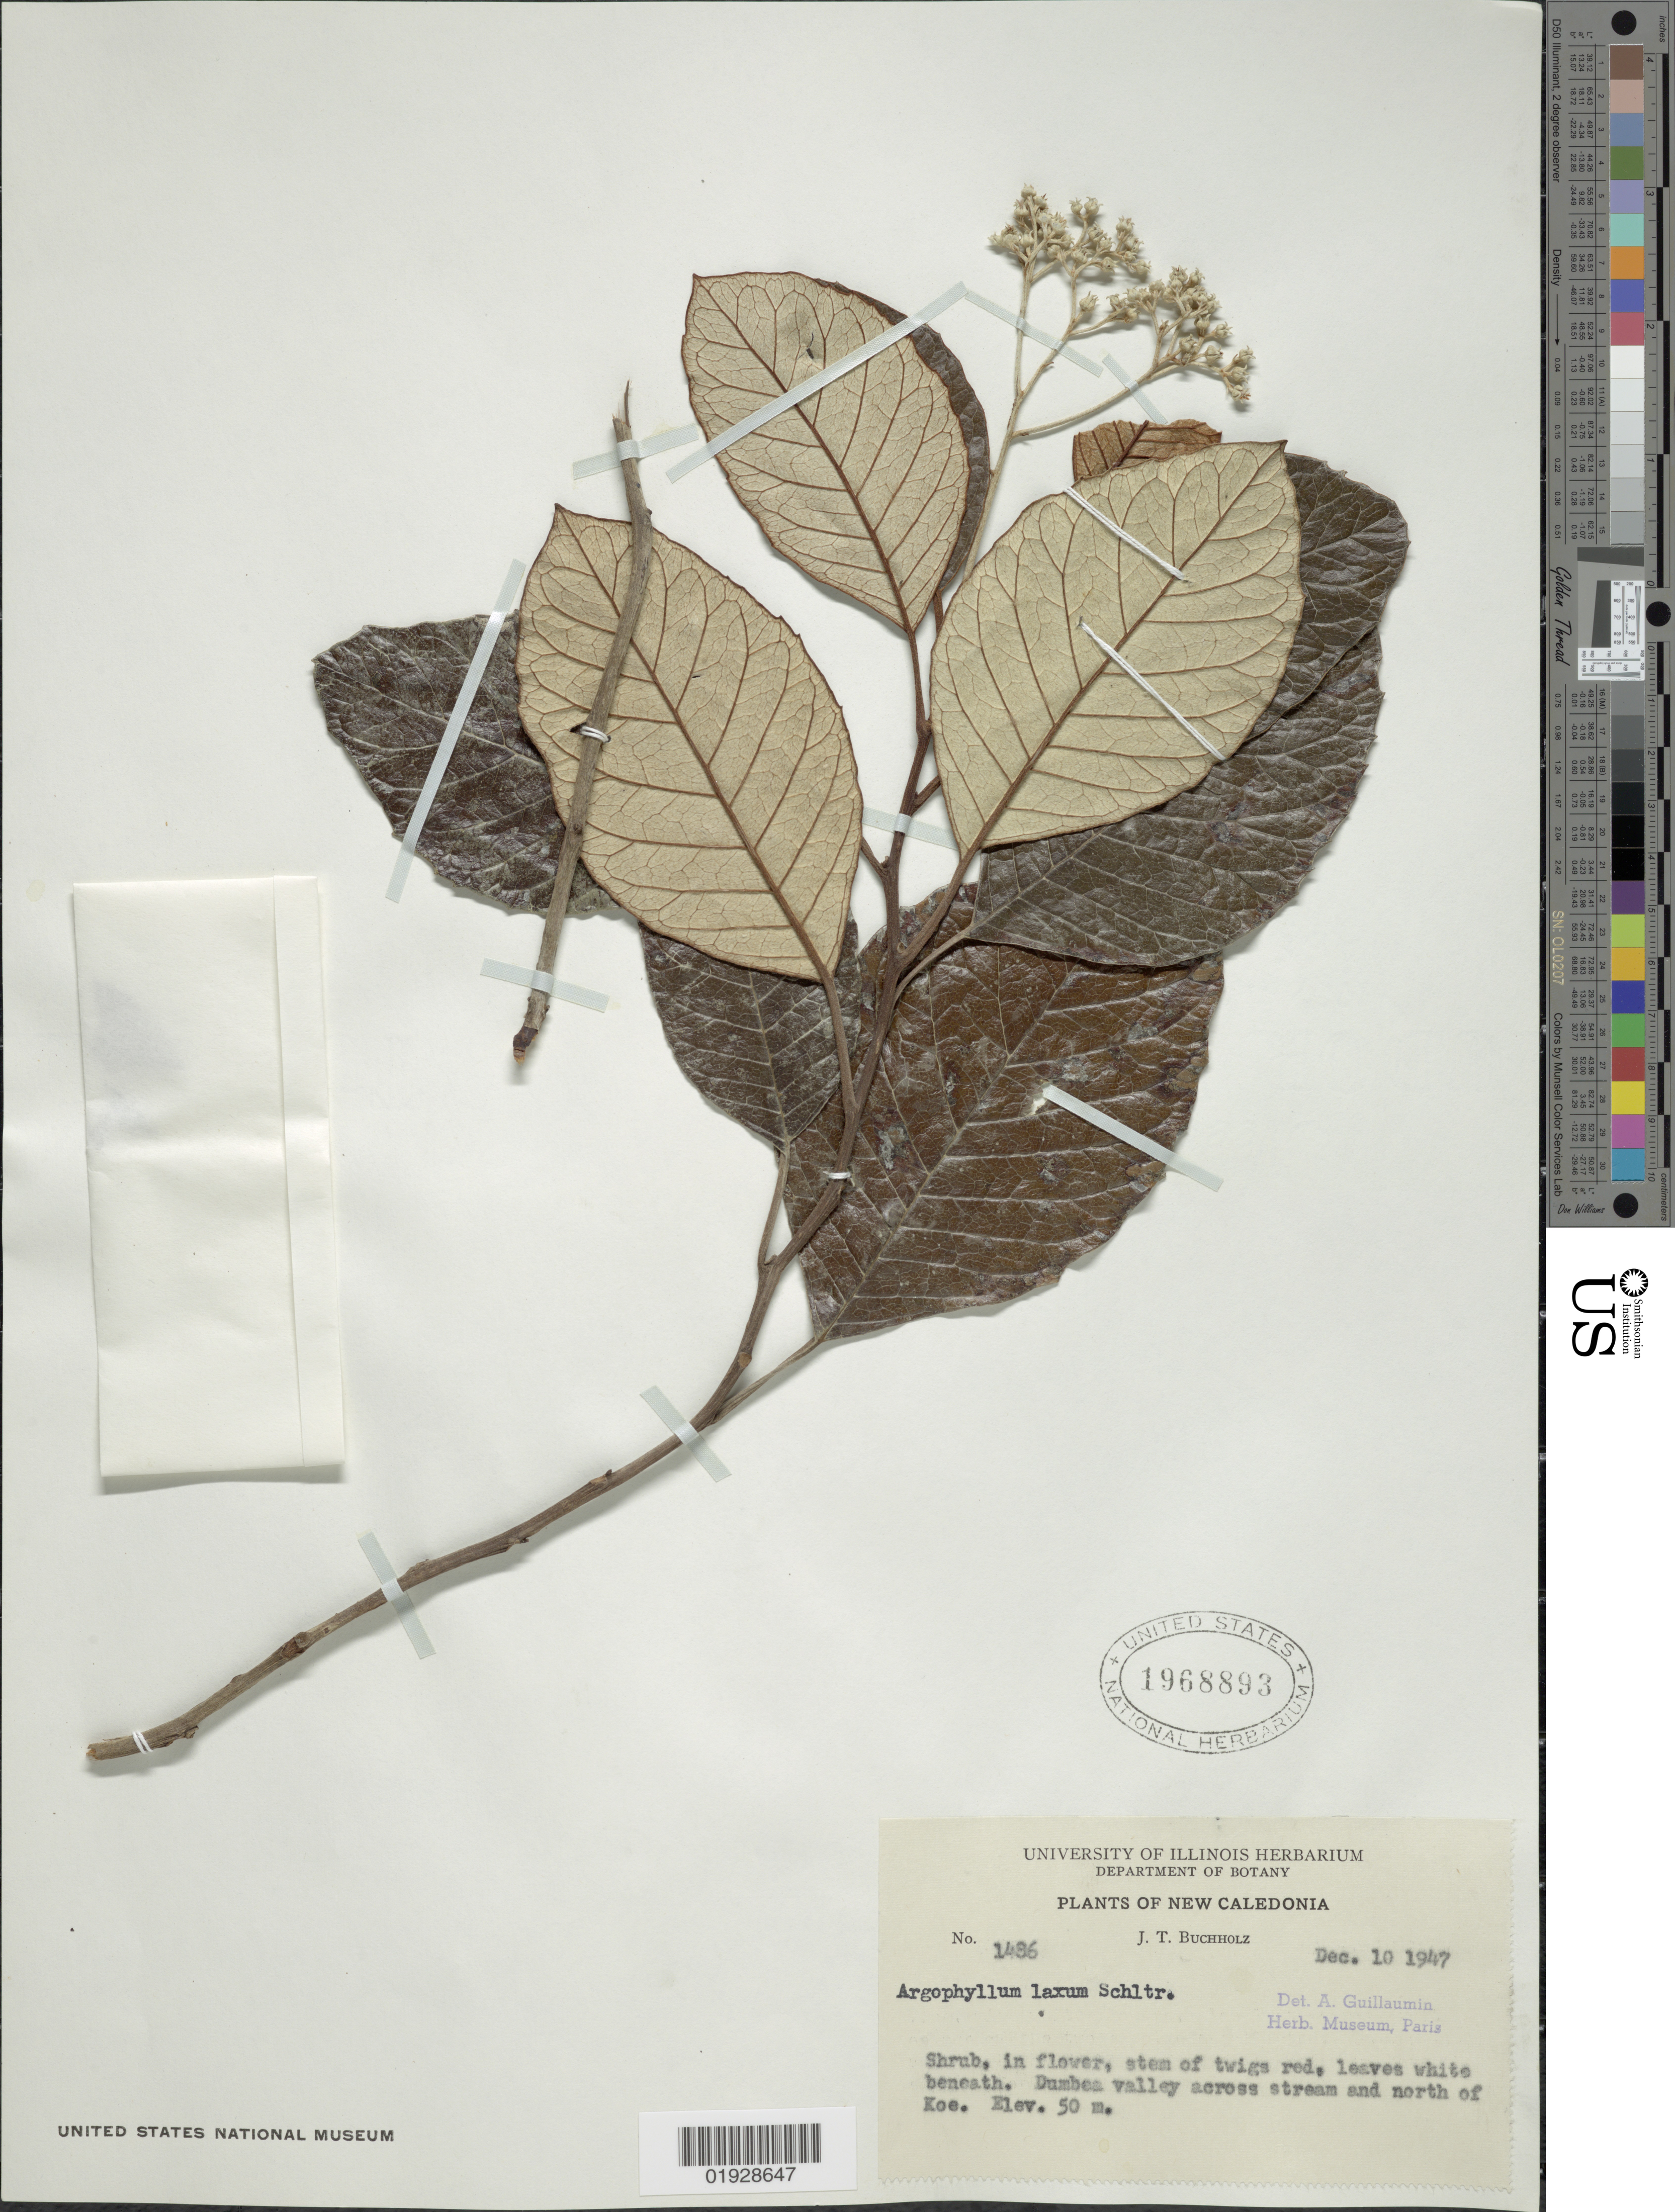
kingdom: Plantae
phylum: Tracheophyta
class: Magnoliopsida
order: Asterales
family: Argophyllaceae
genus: Argophyllum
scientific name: Argophyllum laxum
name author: Schltr.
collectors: J. T. Buchholz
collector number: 1486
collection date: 1947-12-10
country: New Caledonia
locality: Dumbea valley across stream and north of Koe.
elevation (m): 50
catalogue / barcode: US 1968893